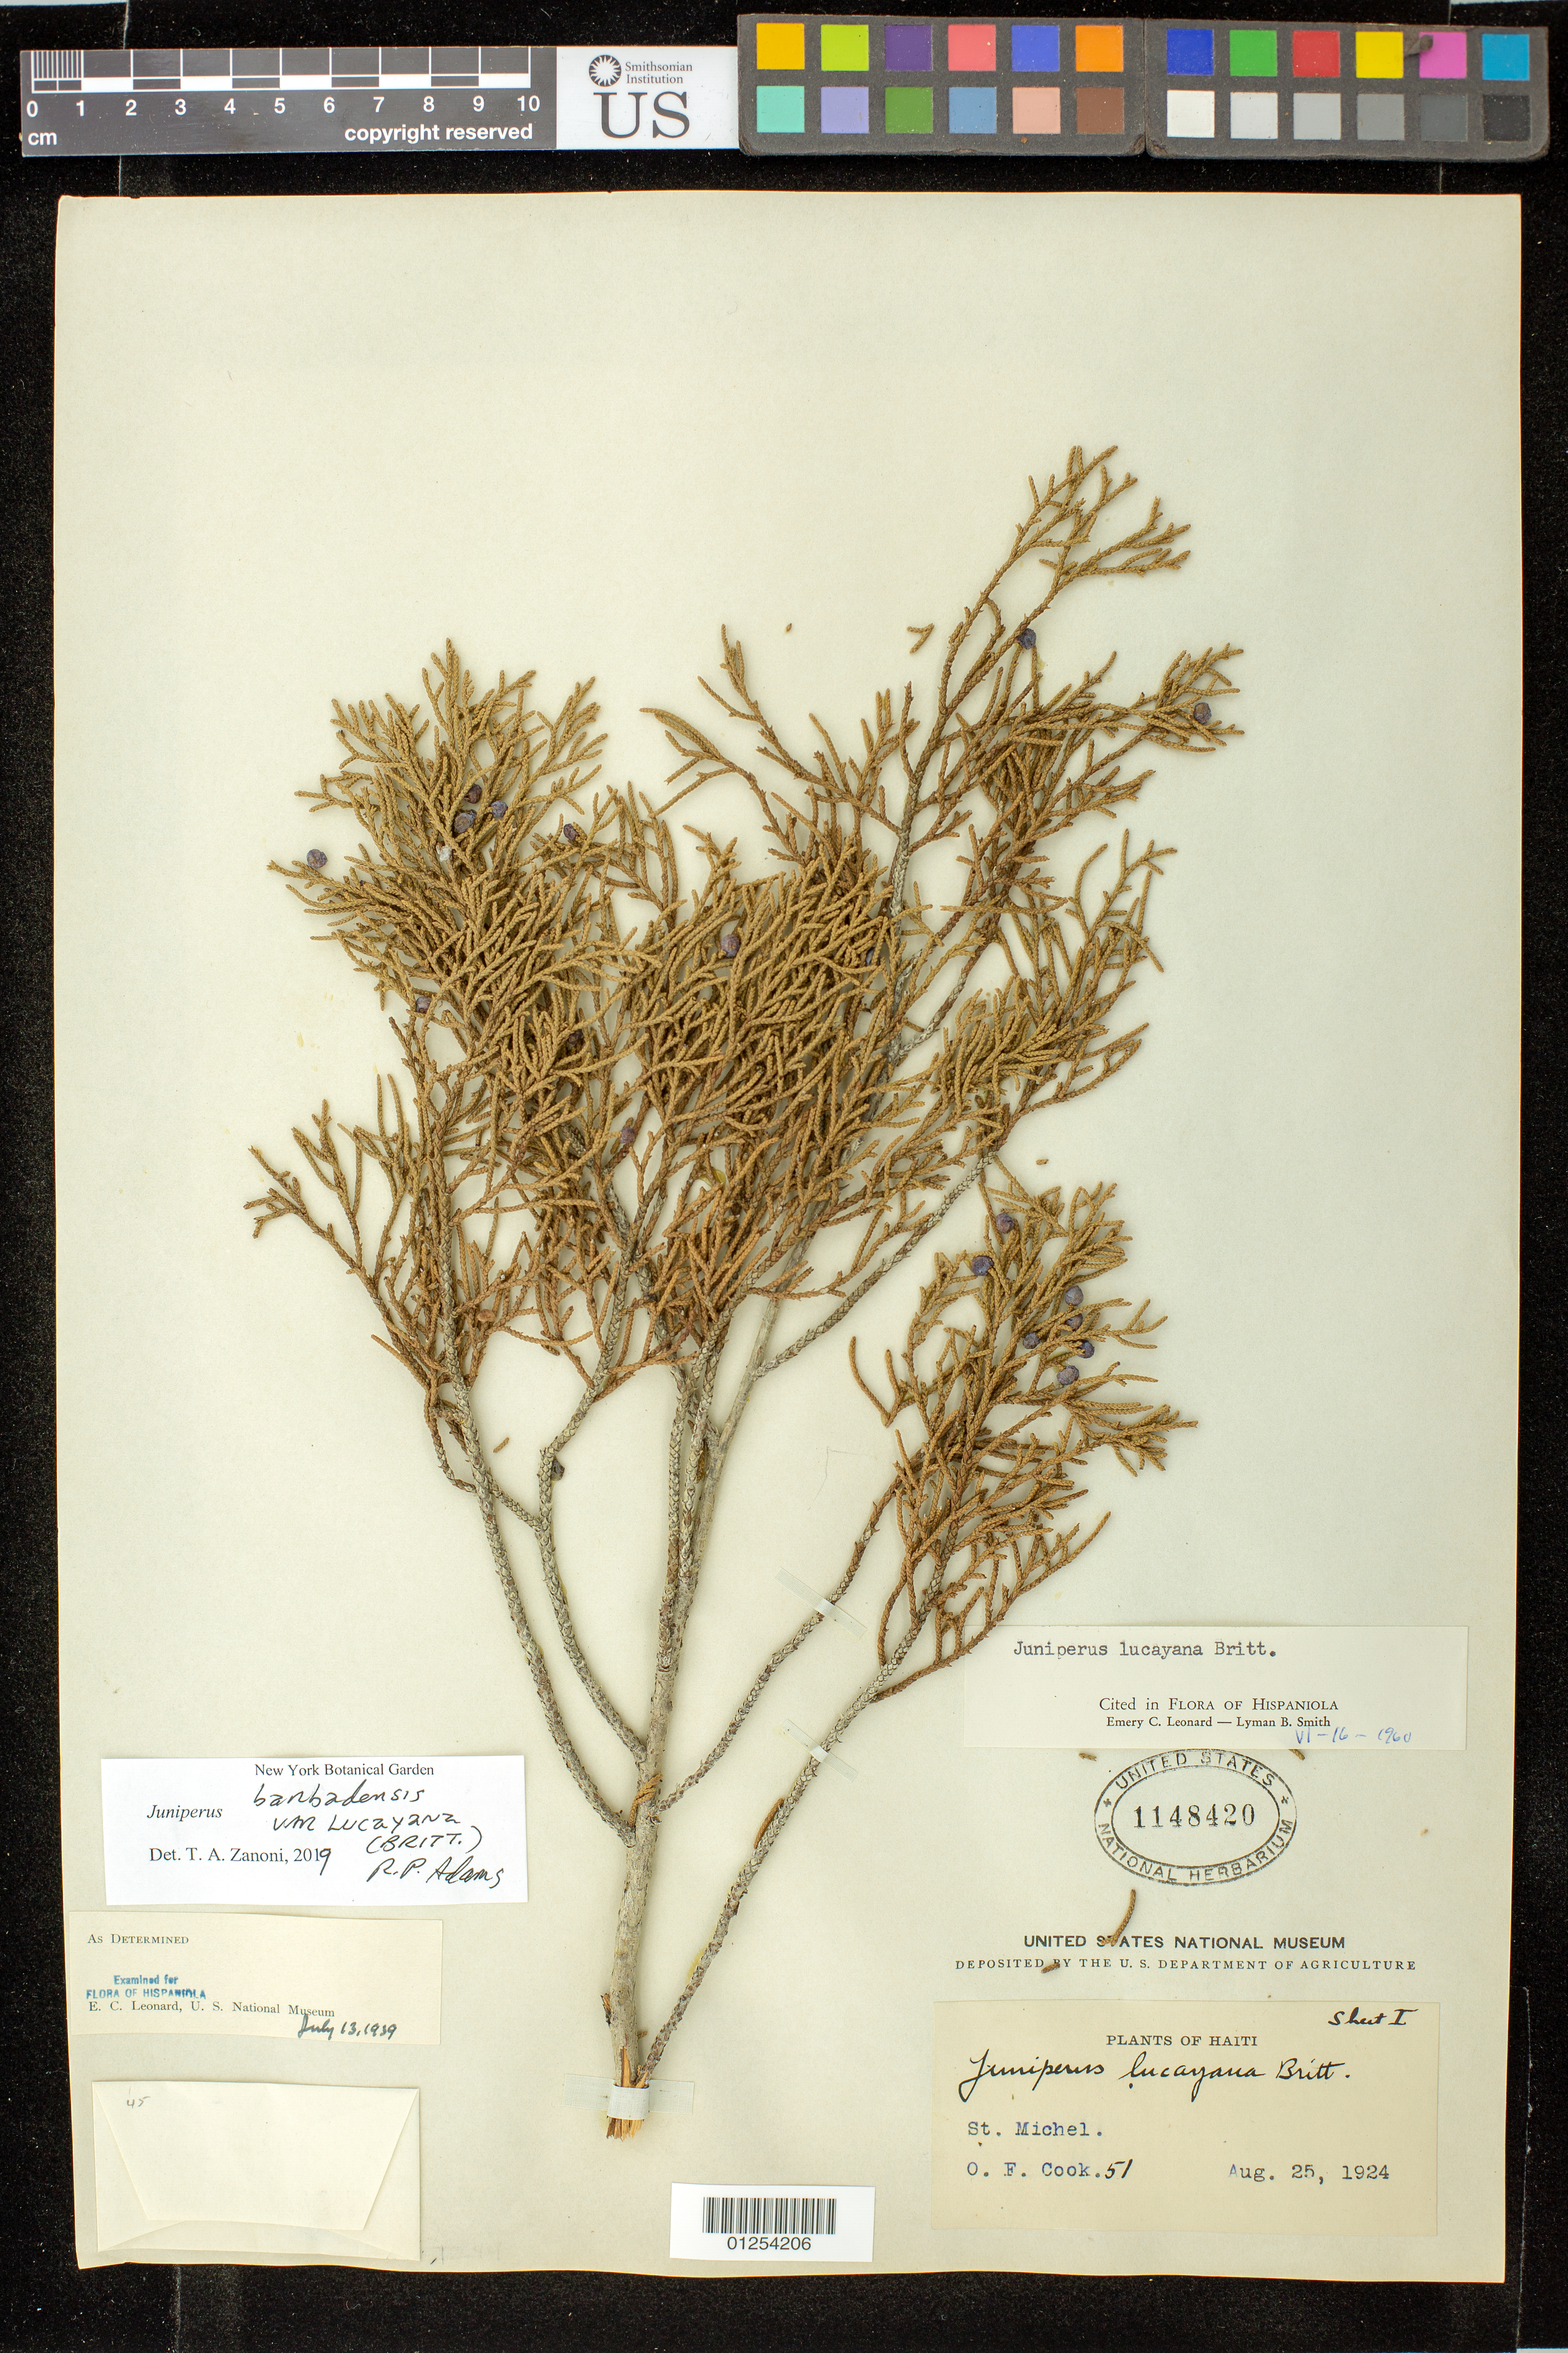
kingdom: Plantae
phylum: Tracheophyta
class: Pinopsida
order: Pinales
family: Cupressaceae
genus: Juniperus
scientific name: Juniperus barbadensis var. lucayana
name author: (Britton) R.P. Adams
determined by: Zanoni, T. A., (NY), New York Botanical Garden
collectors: O. F. Cook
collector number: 51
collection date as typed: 25 Aug 1924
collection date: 1924-08-25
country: Haiti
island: Hispaniola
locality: St. Michel.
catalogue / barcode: US 1148420